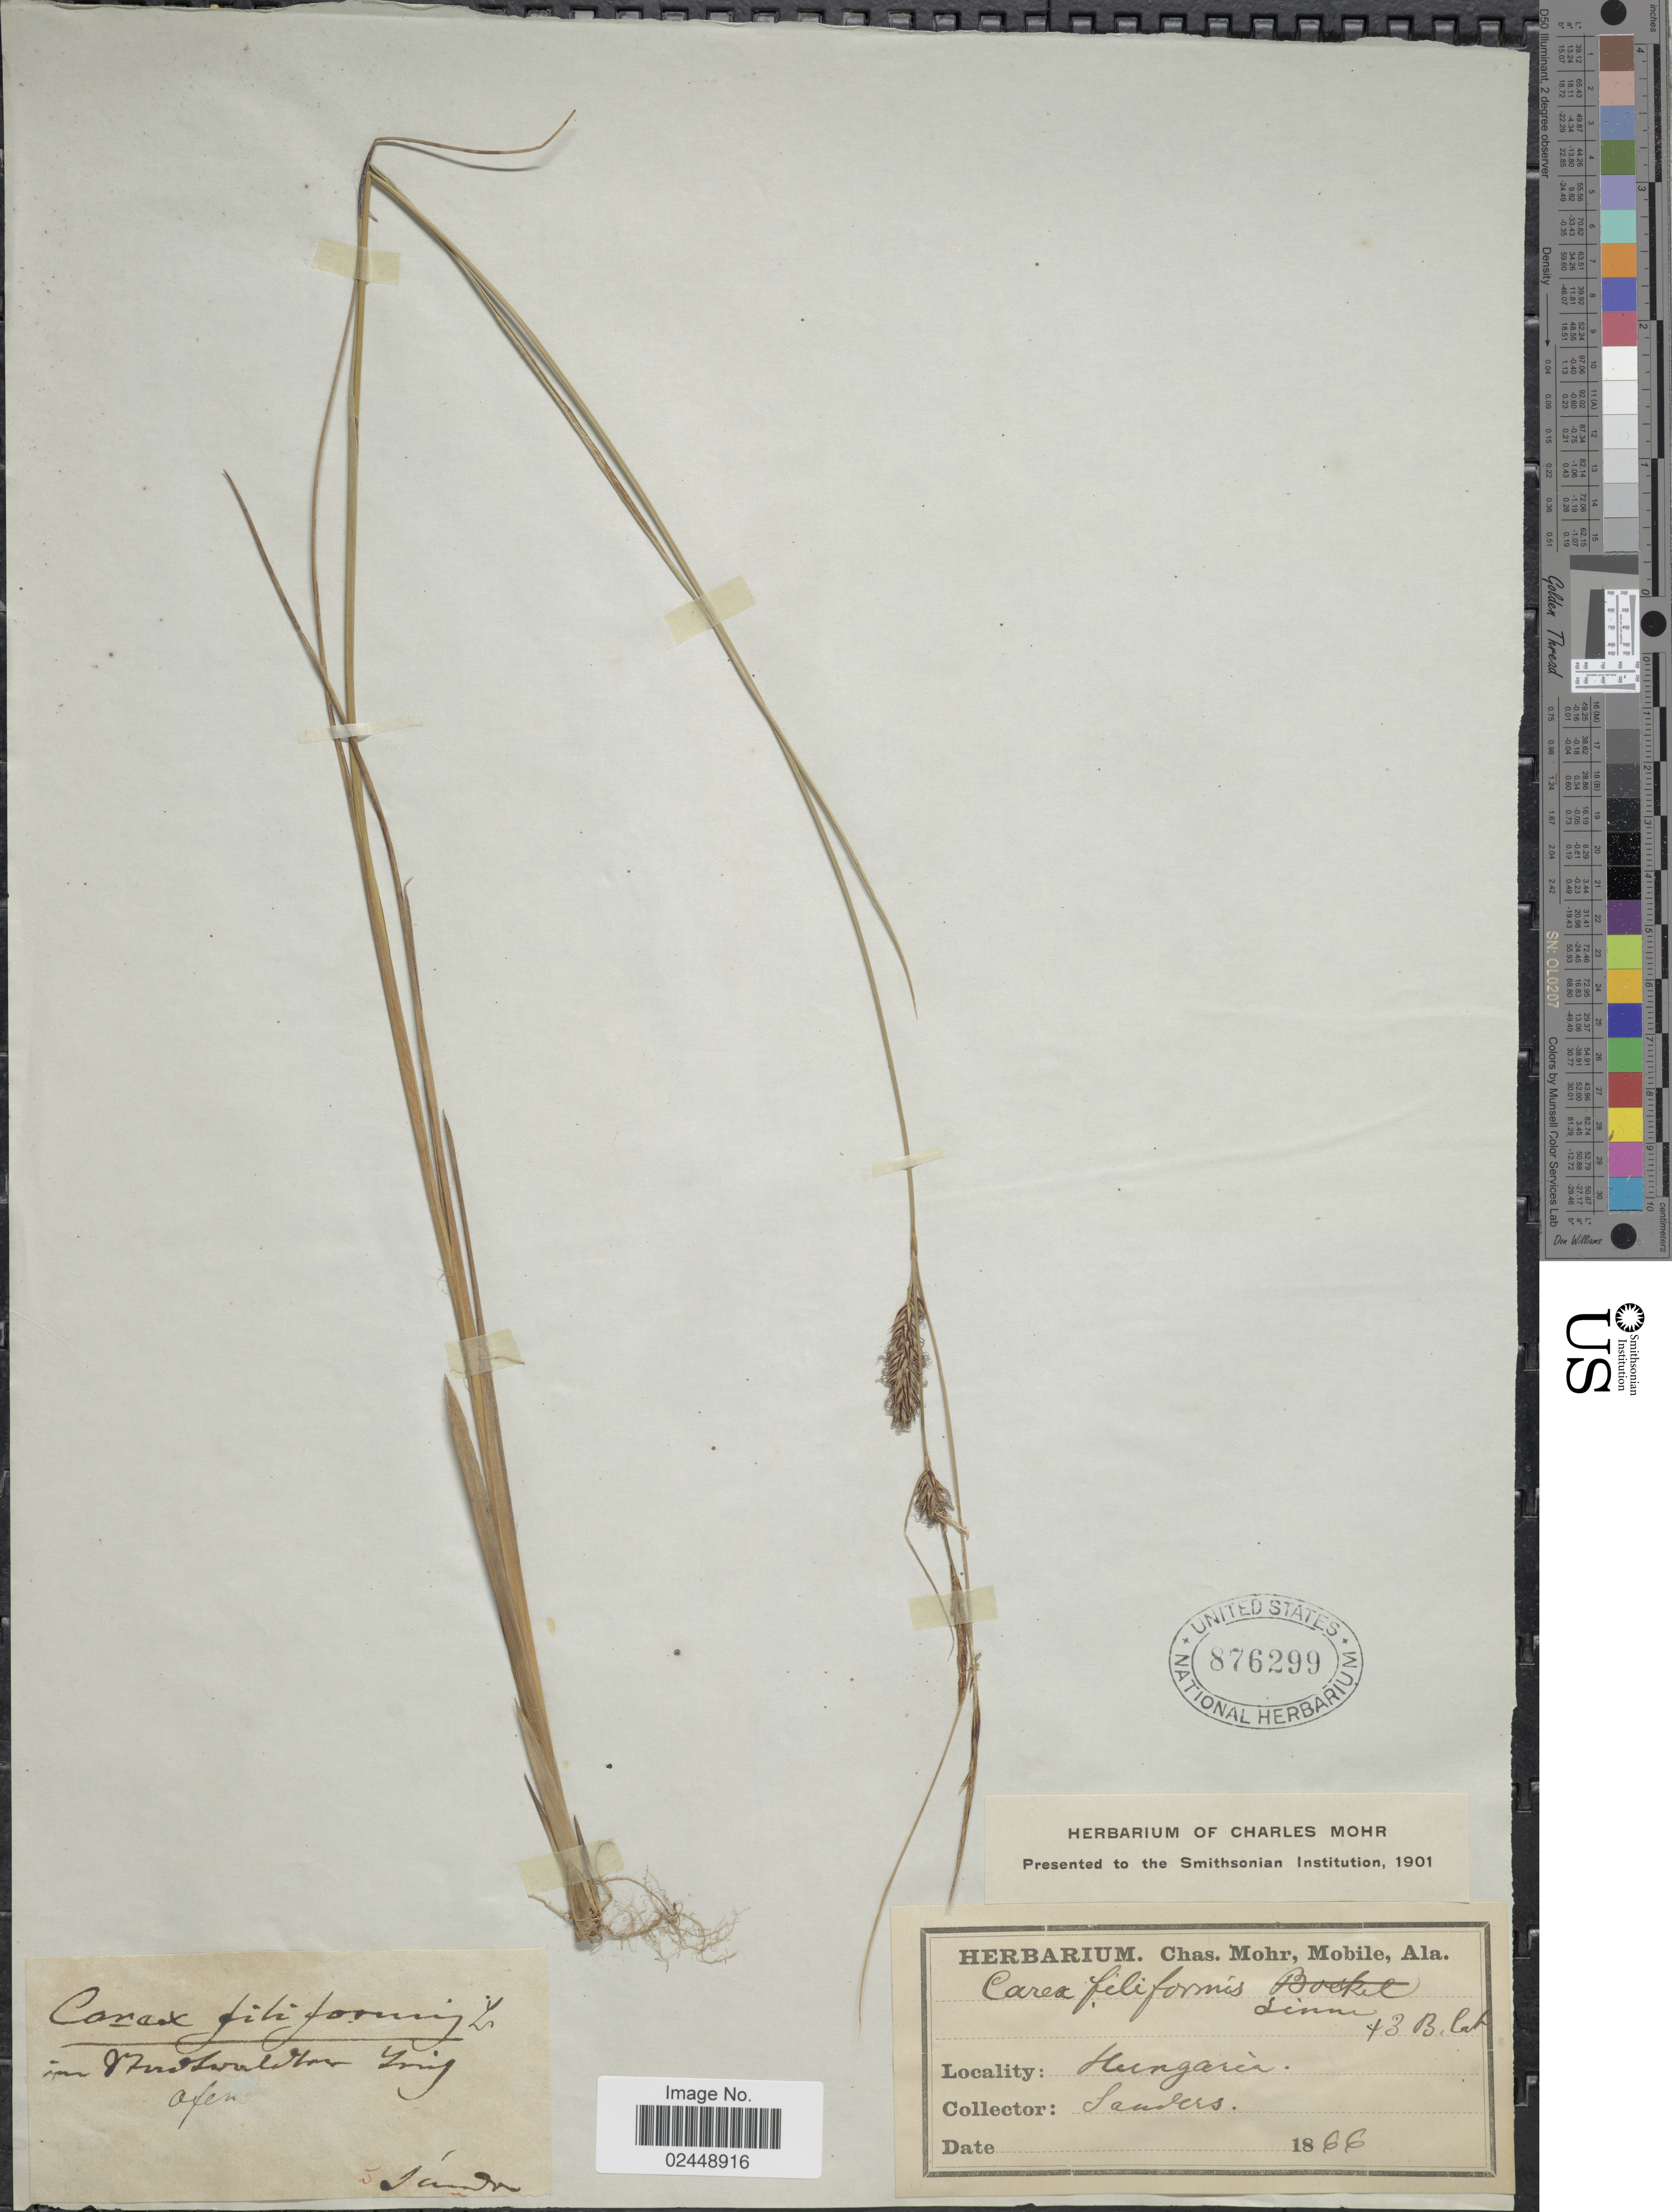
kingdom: Plantae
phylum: Tracheophyta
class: Liliopsida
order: Poales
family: Cyperaceae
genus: Carex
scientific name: Carex lasiocarpa var. lasiocarpa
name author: Ehrh.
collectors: Sanders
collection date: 1866-01-05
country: Hungary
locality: In Sturdavalthorn [unsure placement] [interpreted]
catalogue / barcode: US 876299